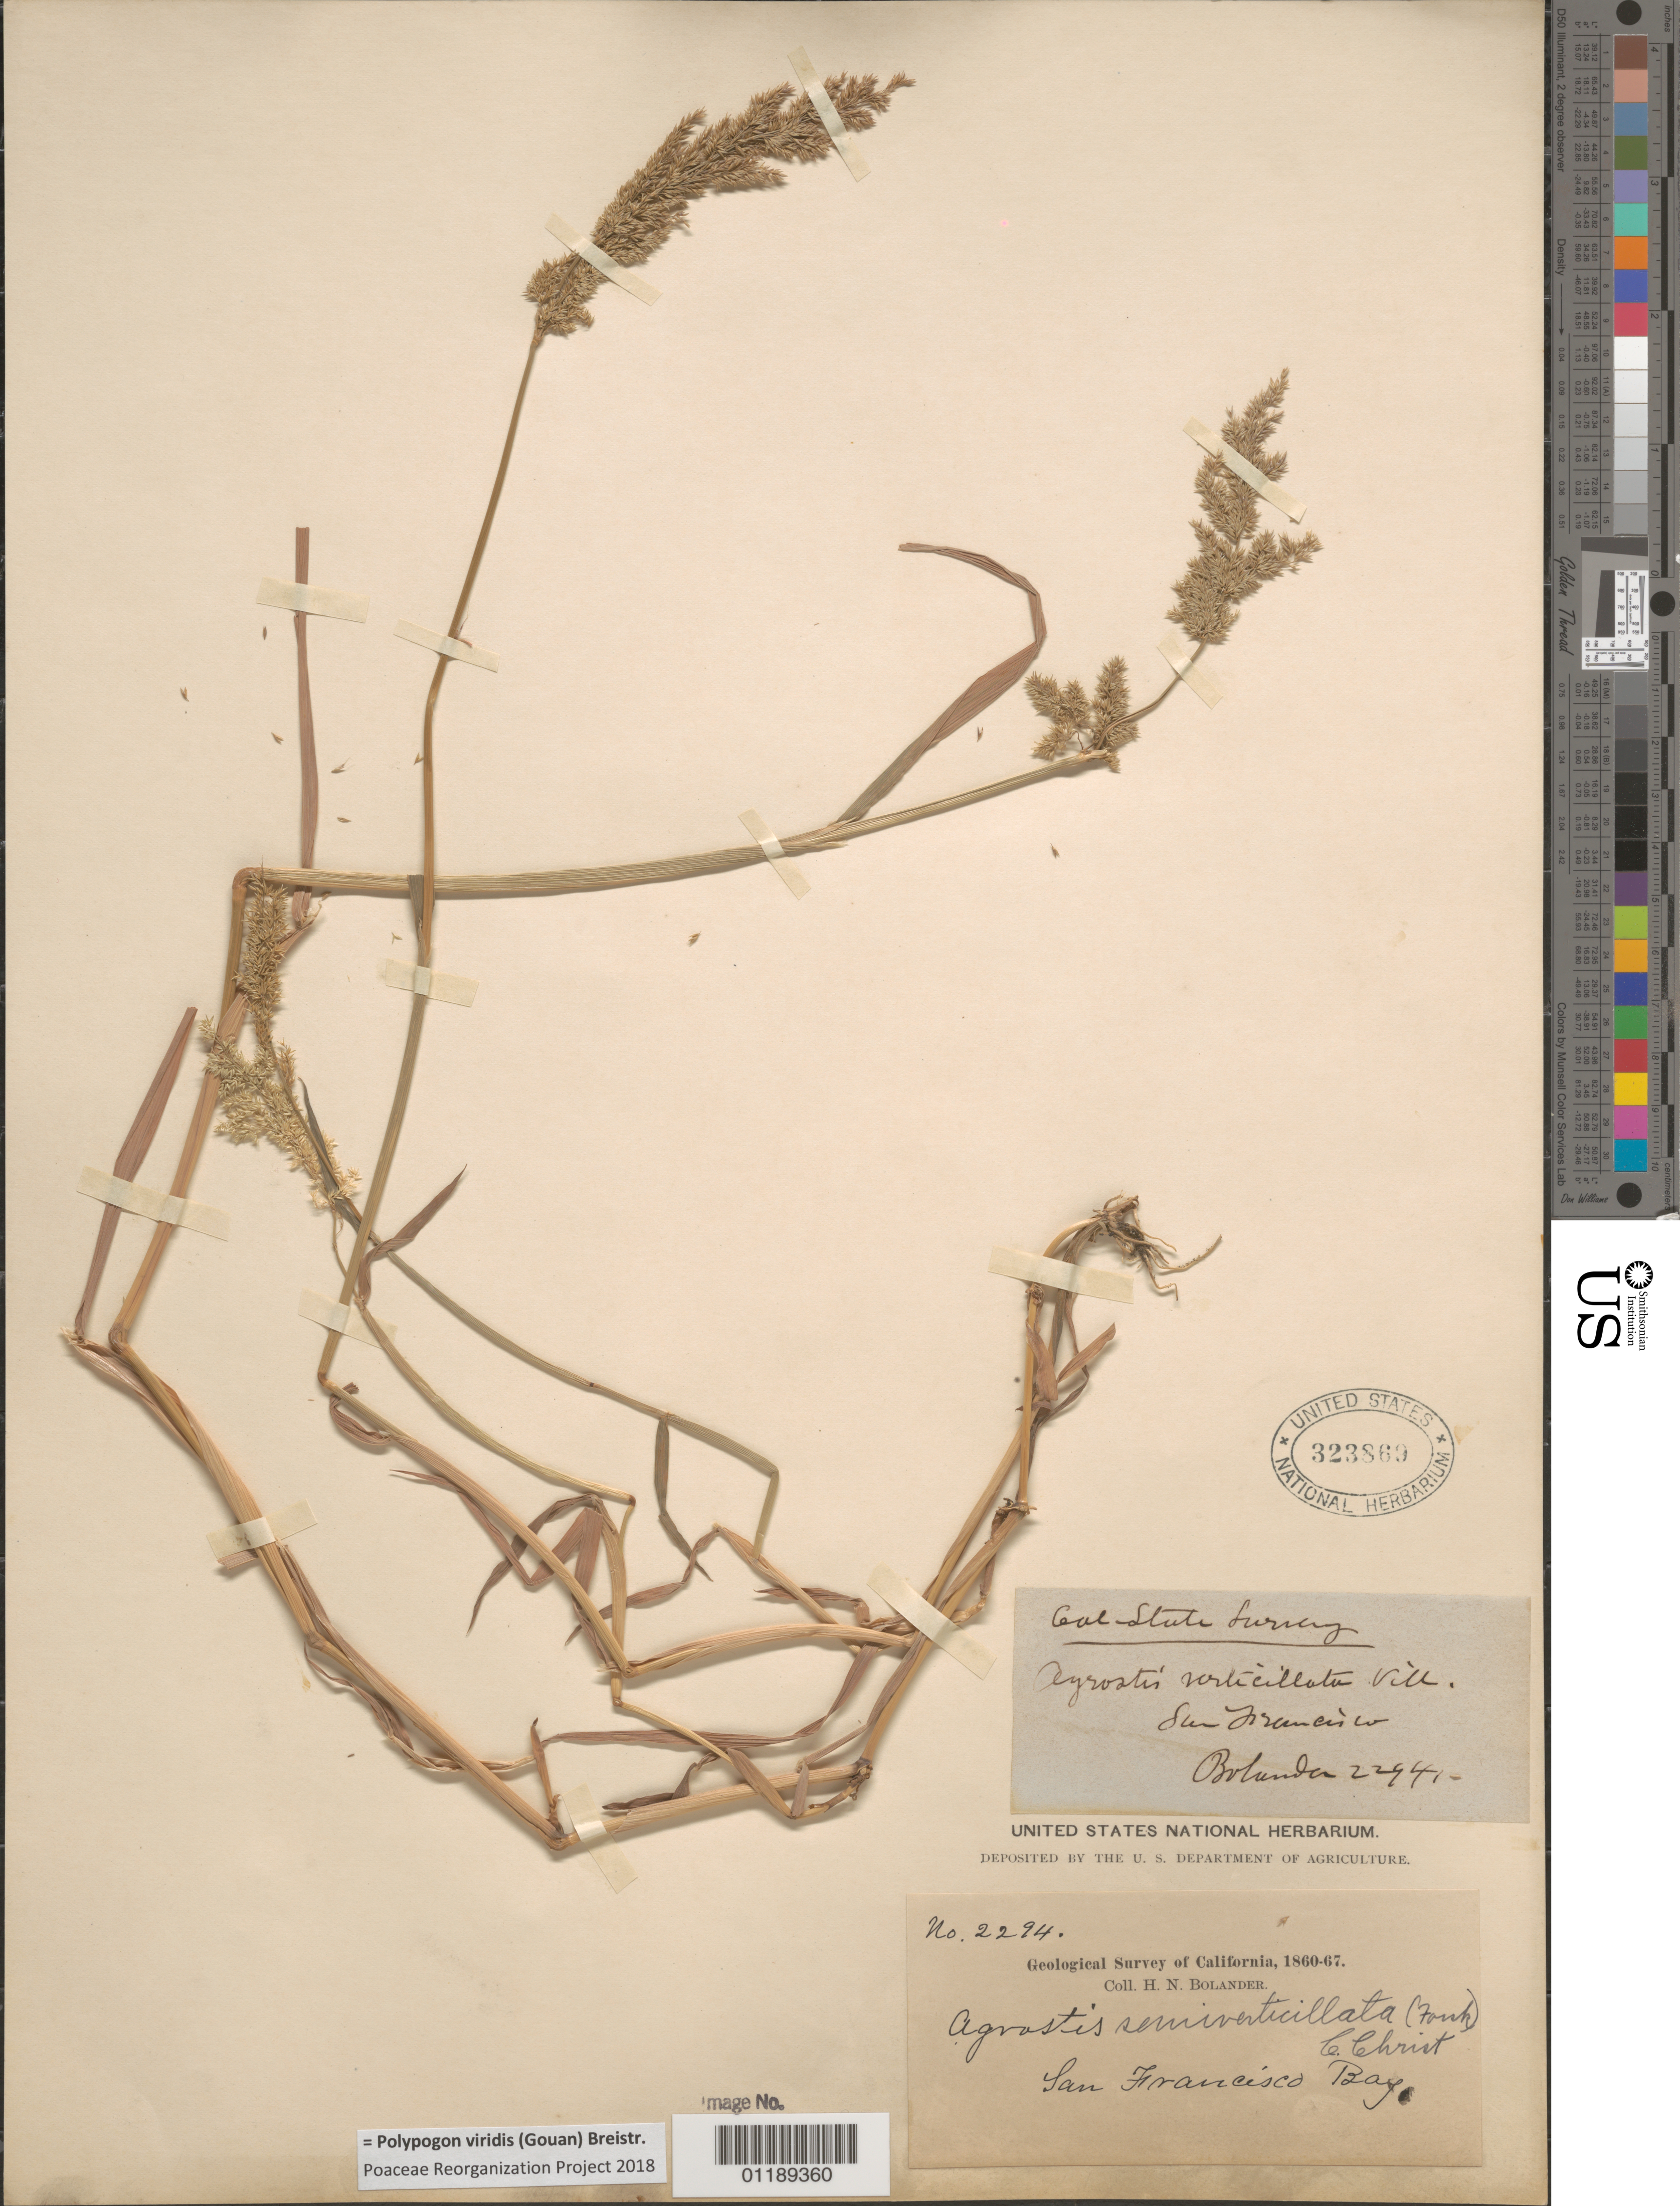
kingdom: Plantae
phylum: Tracheophyta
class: Liliopsida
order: Poales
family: Poaceae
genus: Polypogon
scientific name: Polypogon viridis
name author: (Gouan) Breistroffer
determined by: Poaceae Reorganization Project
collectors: H. Bolander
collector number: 2294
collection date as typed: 1860 to -- --- 1867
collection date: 1860/1867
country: United States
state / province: California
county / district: San Francisco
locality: San Francisco Bay.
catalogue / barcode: US 323869